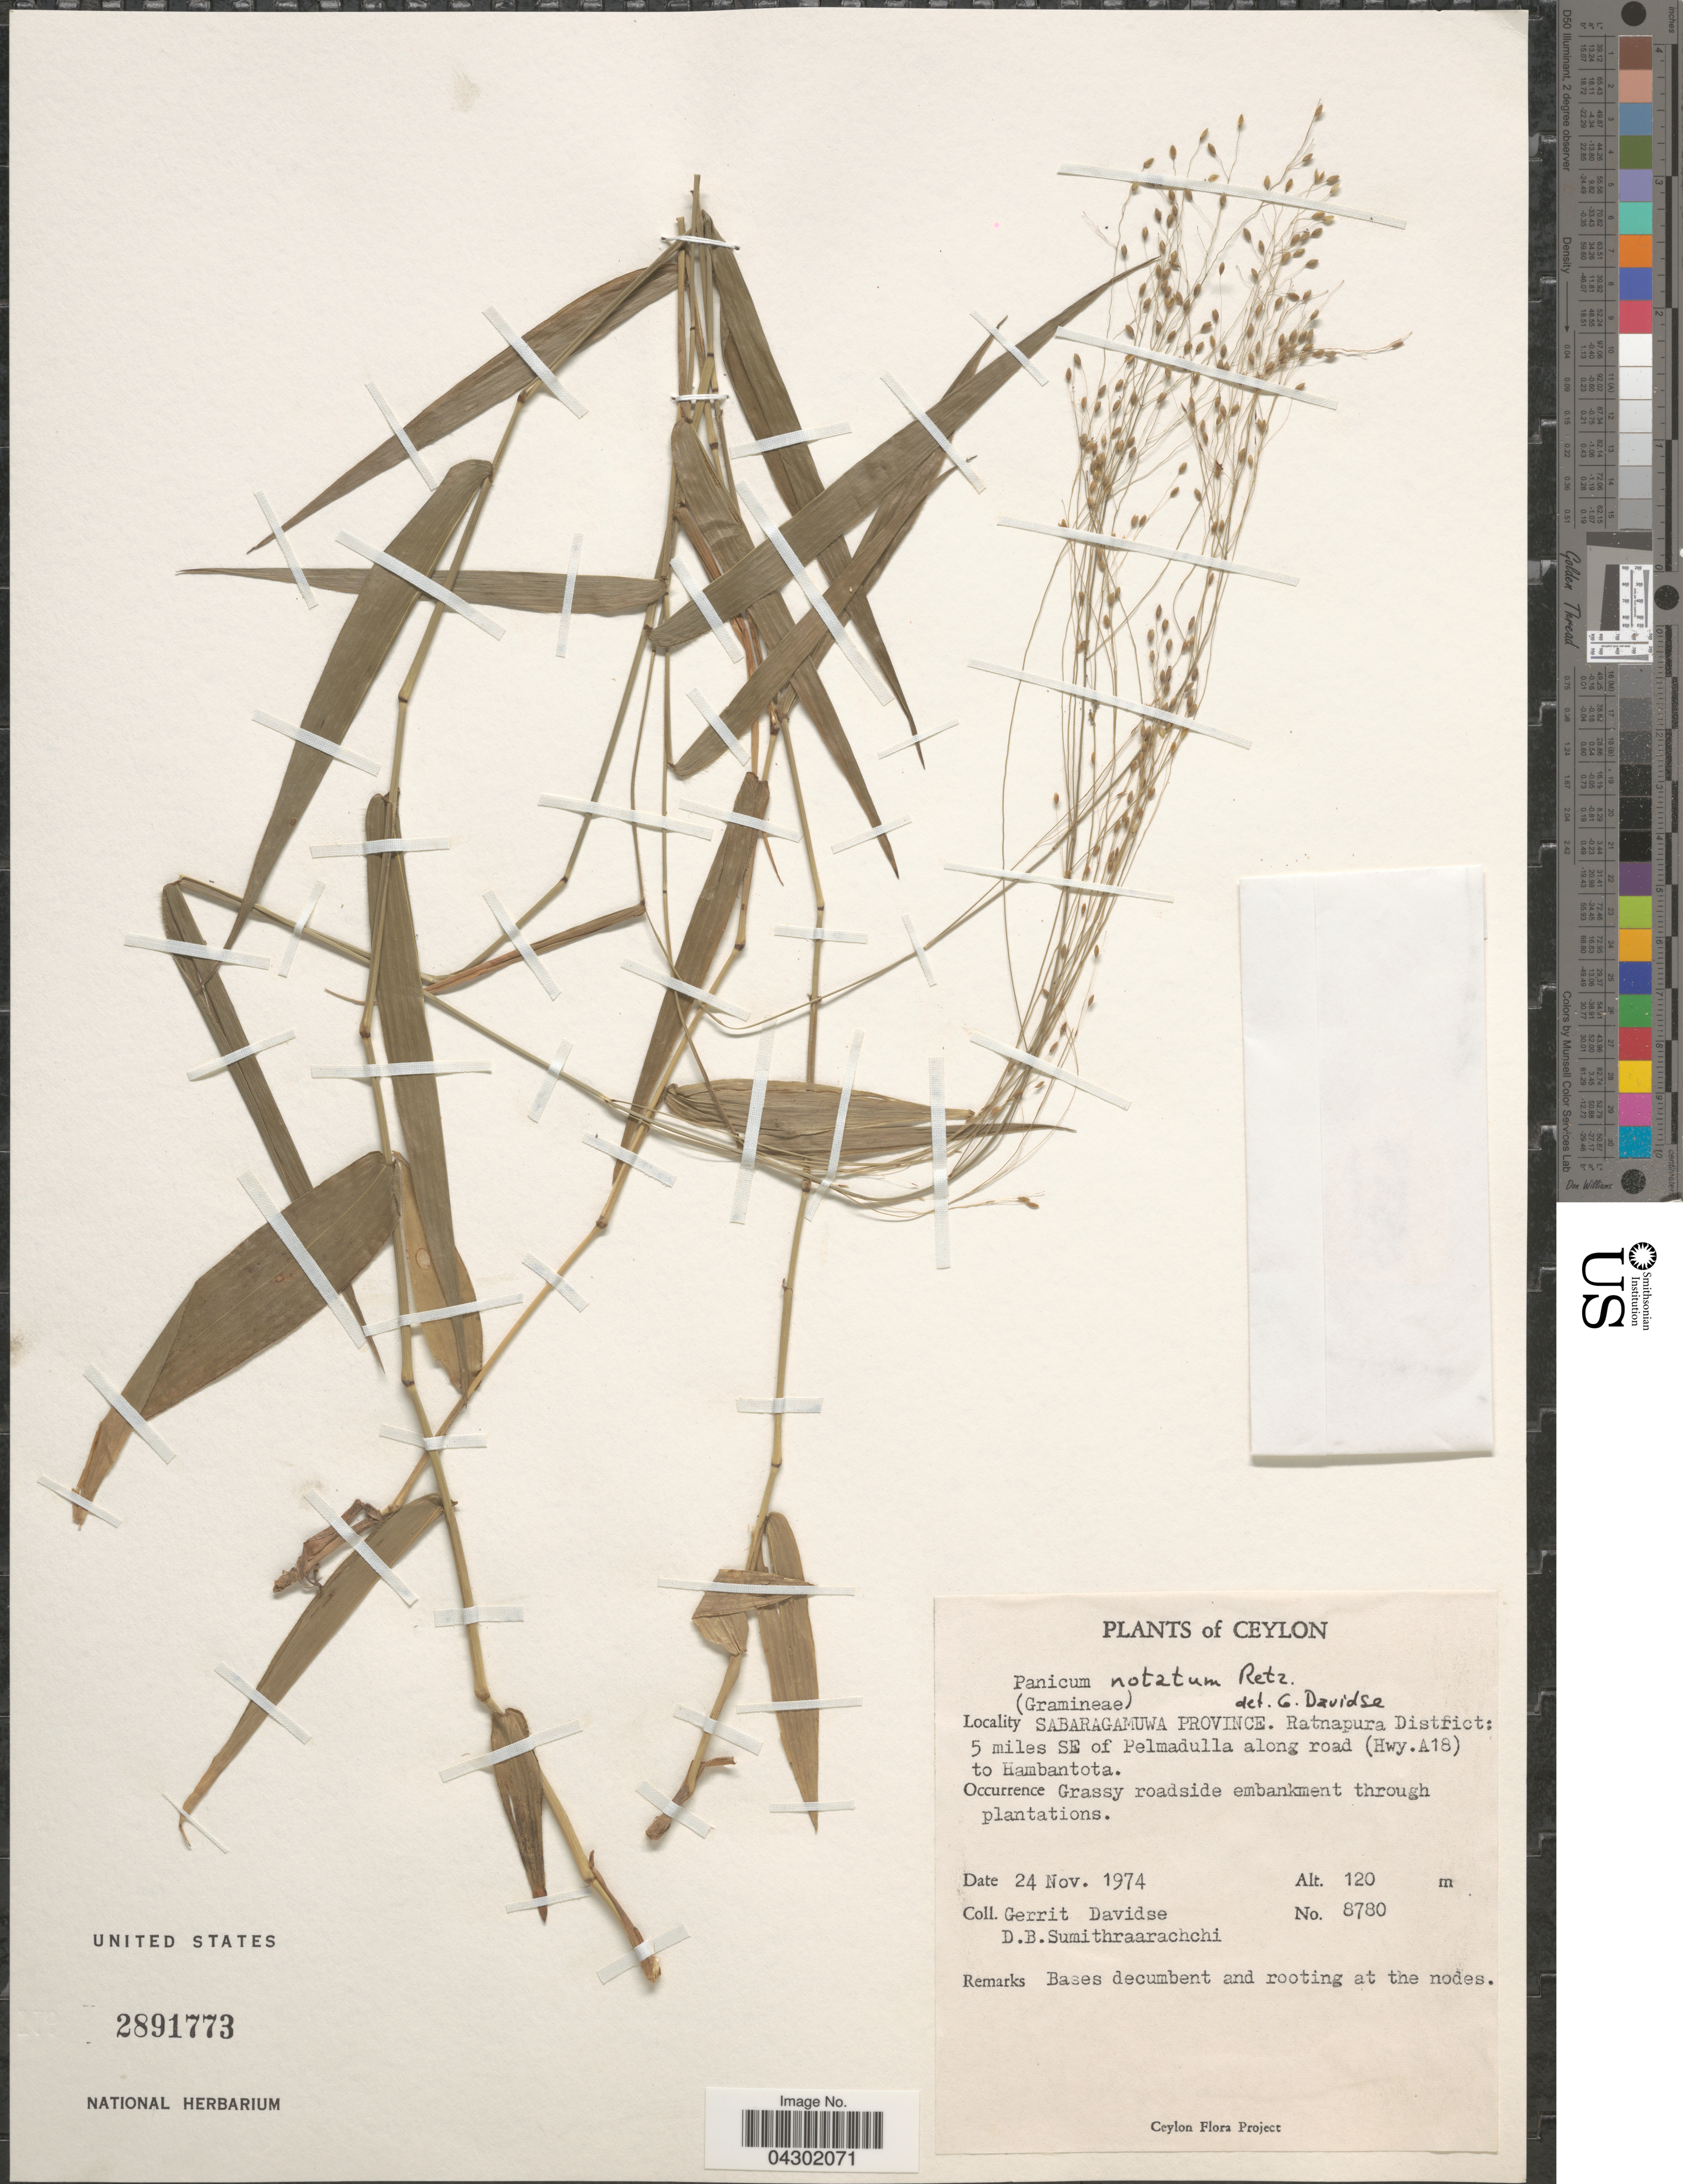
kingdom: Plantae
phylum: Tracheophyta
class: Liliopsida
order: Poales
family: Poaceae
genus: Panicum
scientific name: Panicum notatum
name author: Retz.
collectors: G. Davidse & D. B. Sumithraarachchi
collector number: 8780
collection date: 1974-11-24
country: Sri Lanka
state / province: Sabaragamuwa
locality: Ceylon. Ratnapura District: 5 miles SE of Pelmadulla along road (Hwy.A18) to Hambantota. Grassy roadside embankment through plantations.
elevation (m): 120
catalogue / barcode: US 2891773